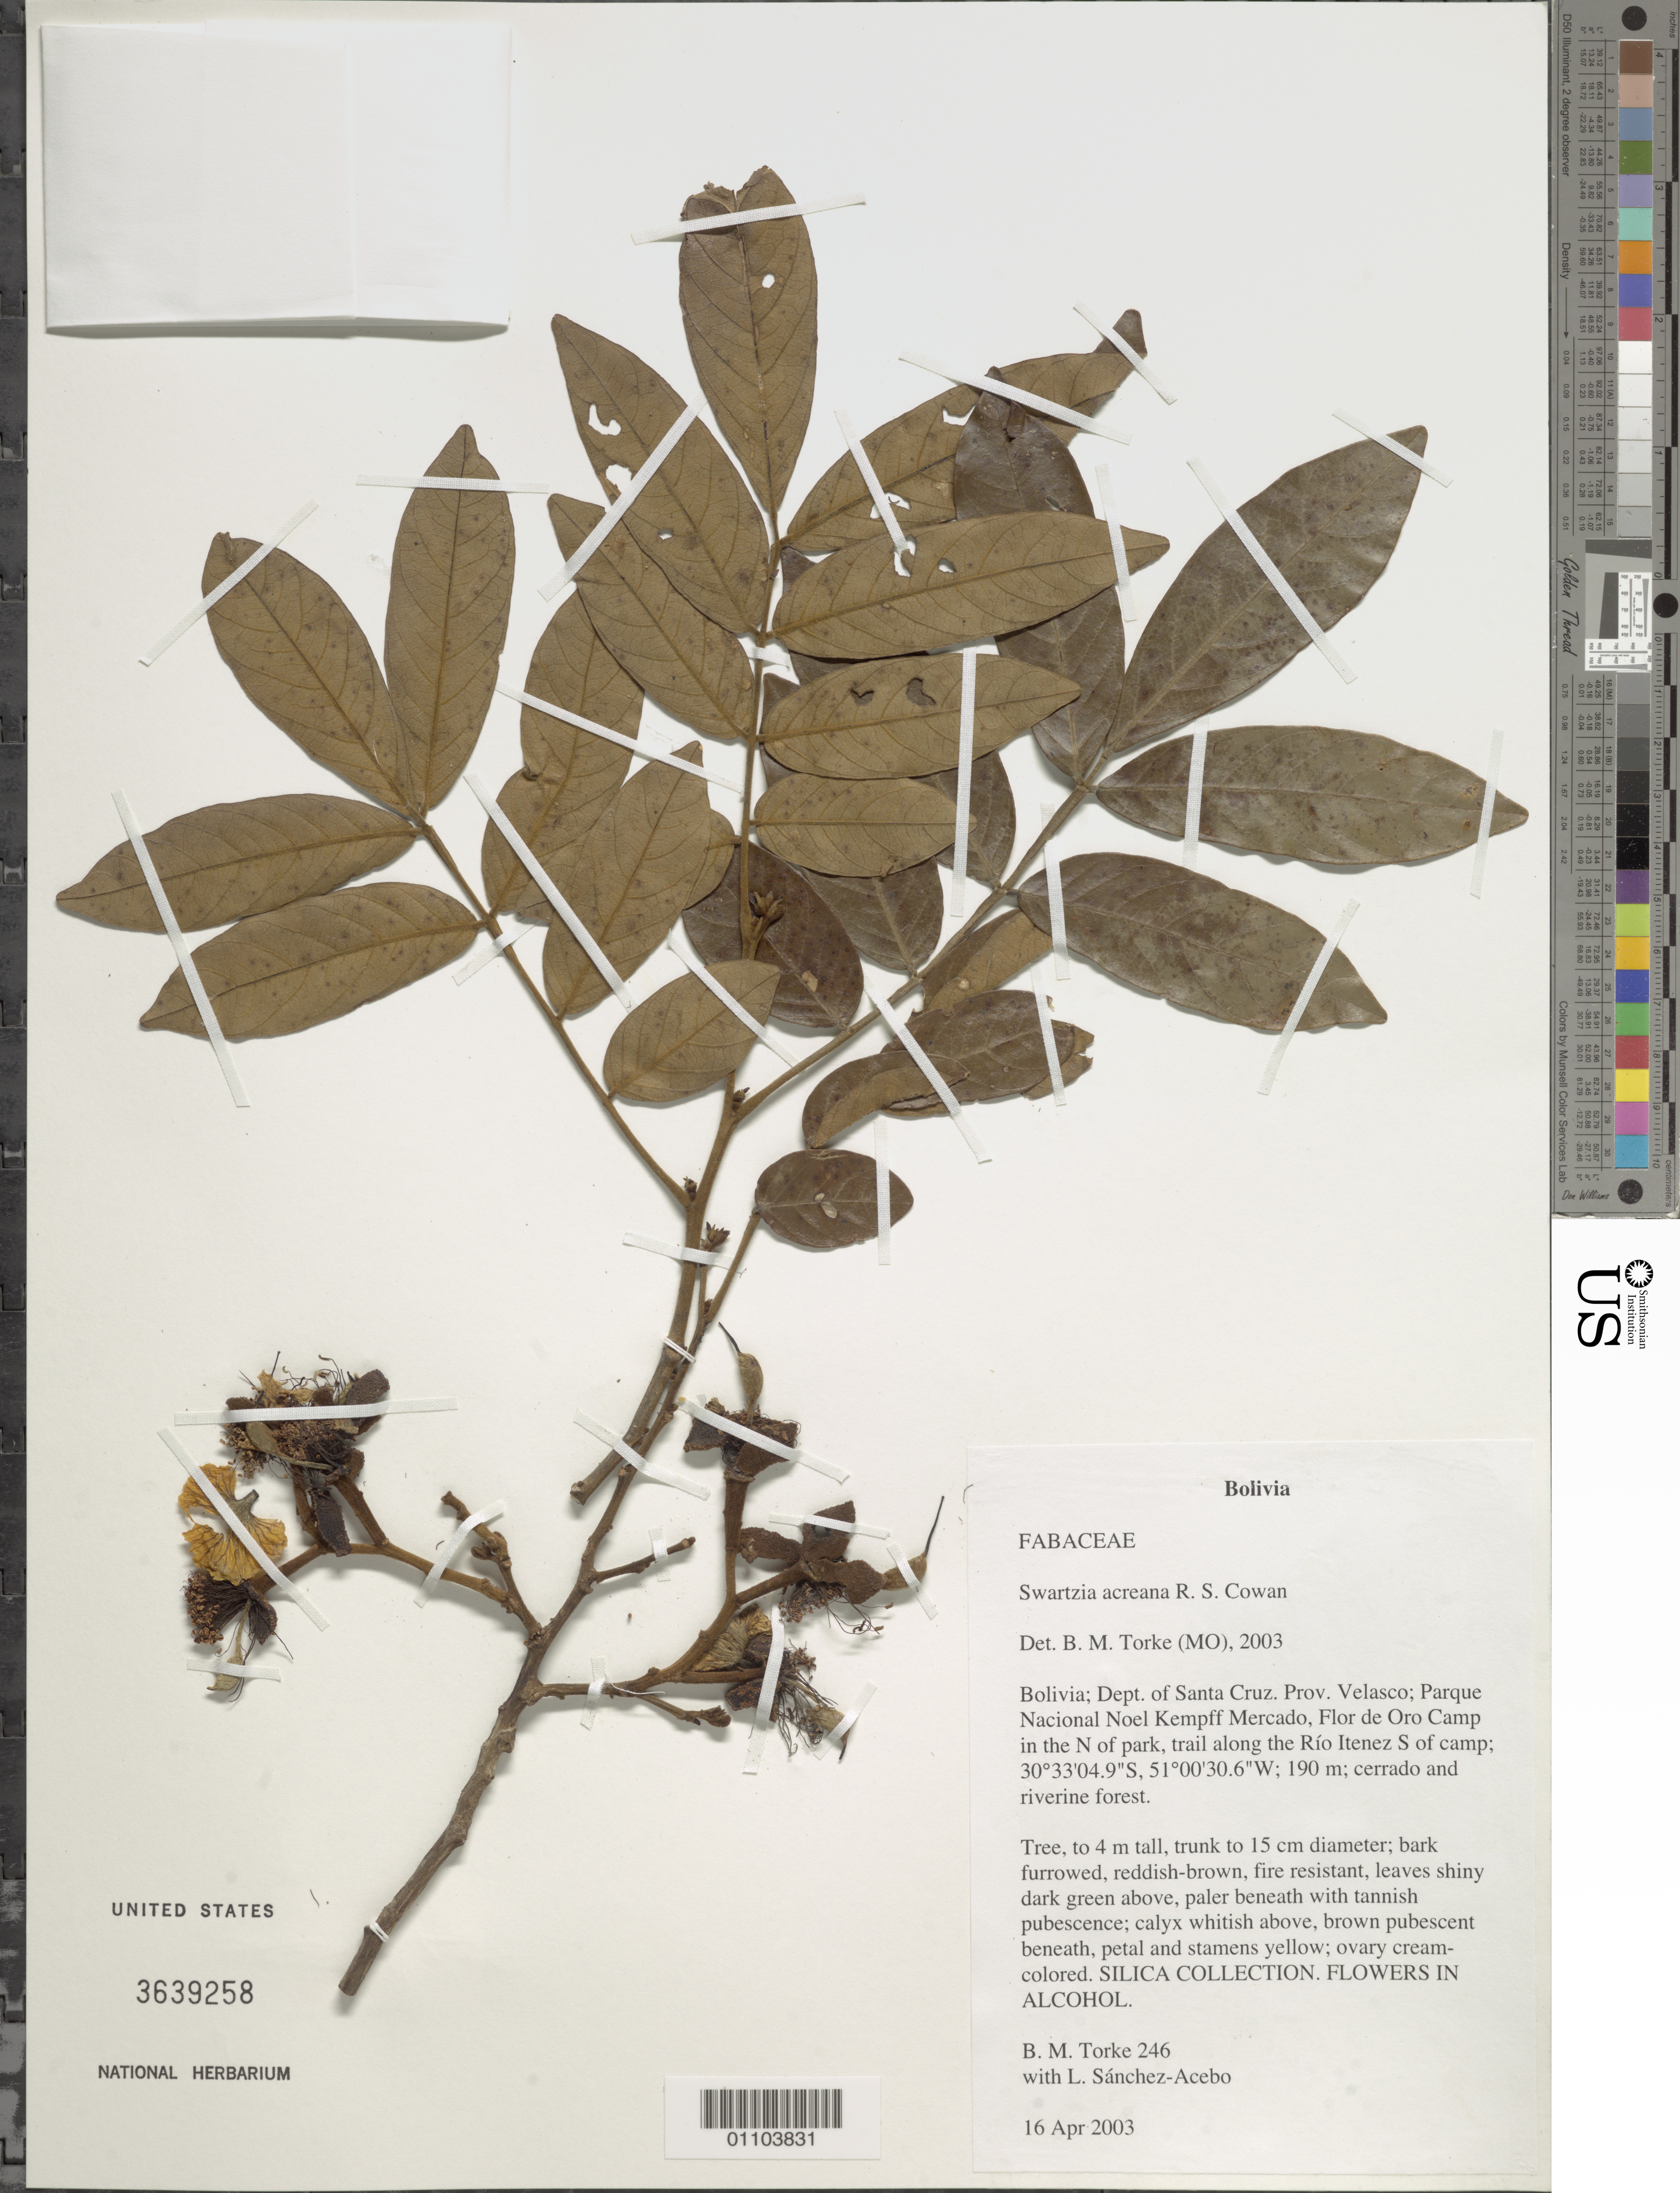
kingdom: Plantae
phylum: Tracheophyta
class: Magnoliopsida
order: Fabales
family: Fabaceae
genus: Swartzia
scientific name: Swartzia acreana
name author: R.S. Cowan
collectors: B. M. Torke & L. Sanchez-Acebo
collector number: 246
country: Bolivia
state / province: Santa Cruz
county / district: Velasco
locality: ParqueNacional Noel Kempff Mercado, Florde Oro Camo in trhe N of park, trail along the Rio Itenez S of camp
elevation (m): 190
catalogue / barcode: US 3639258